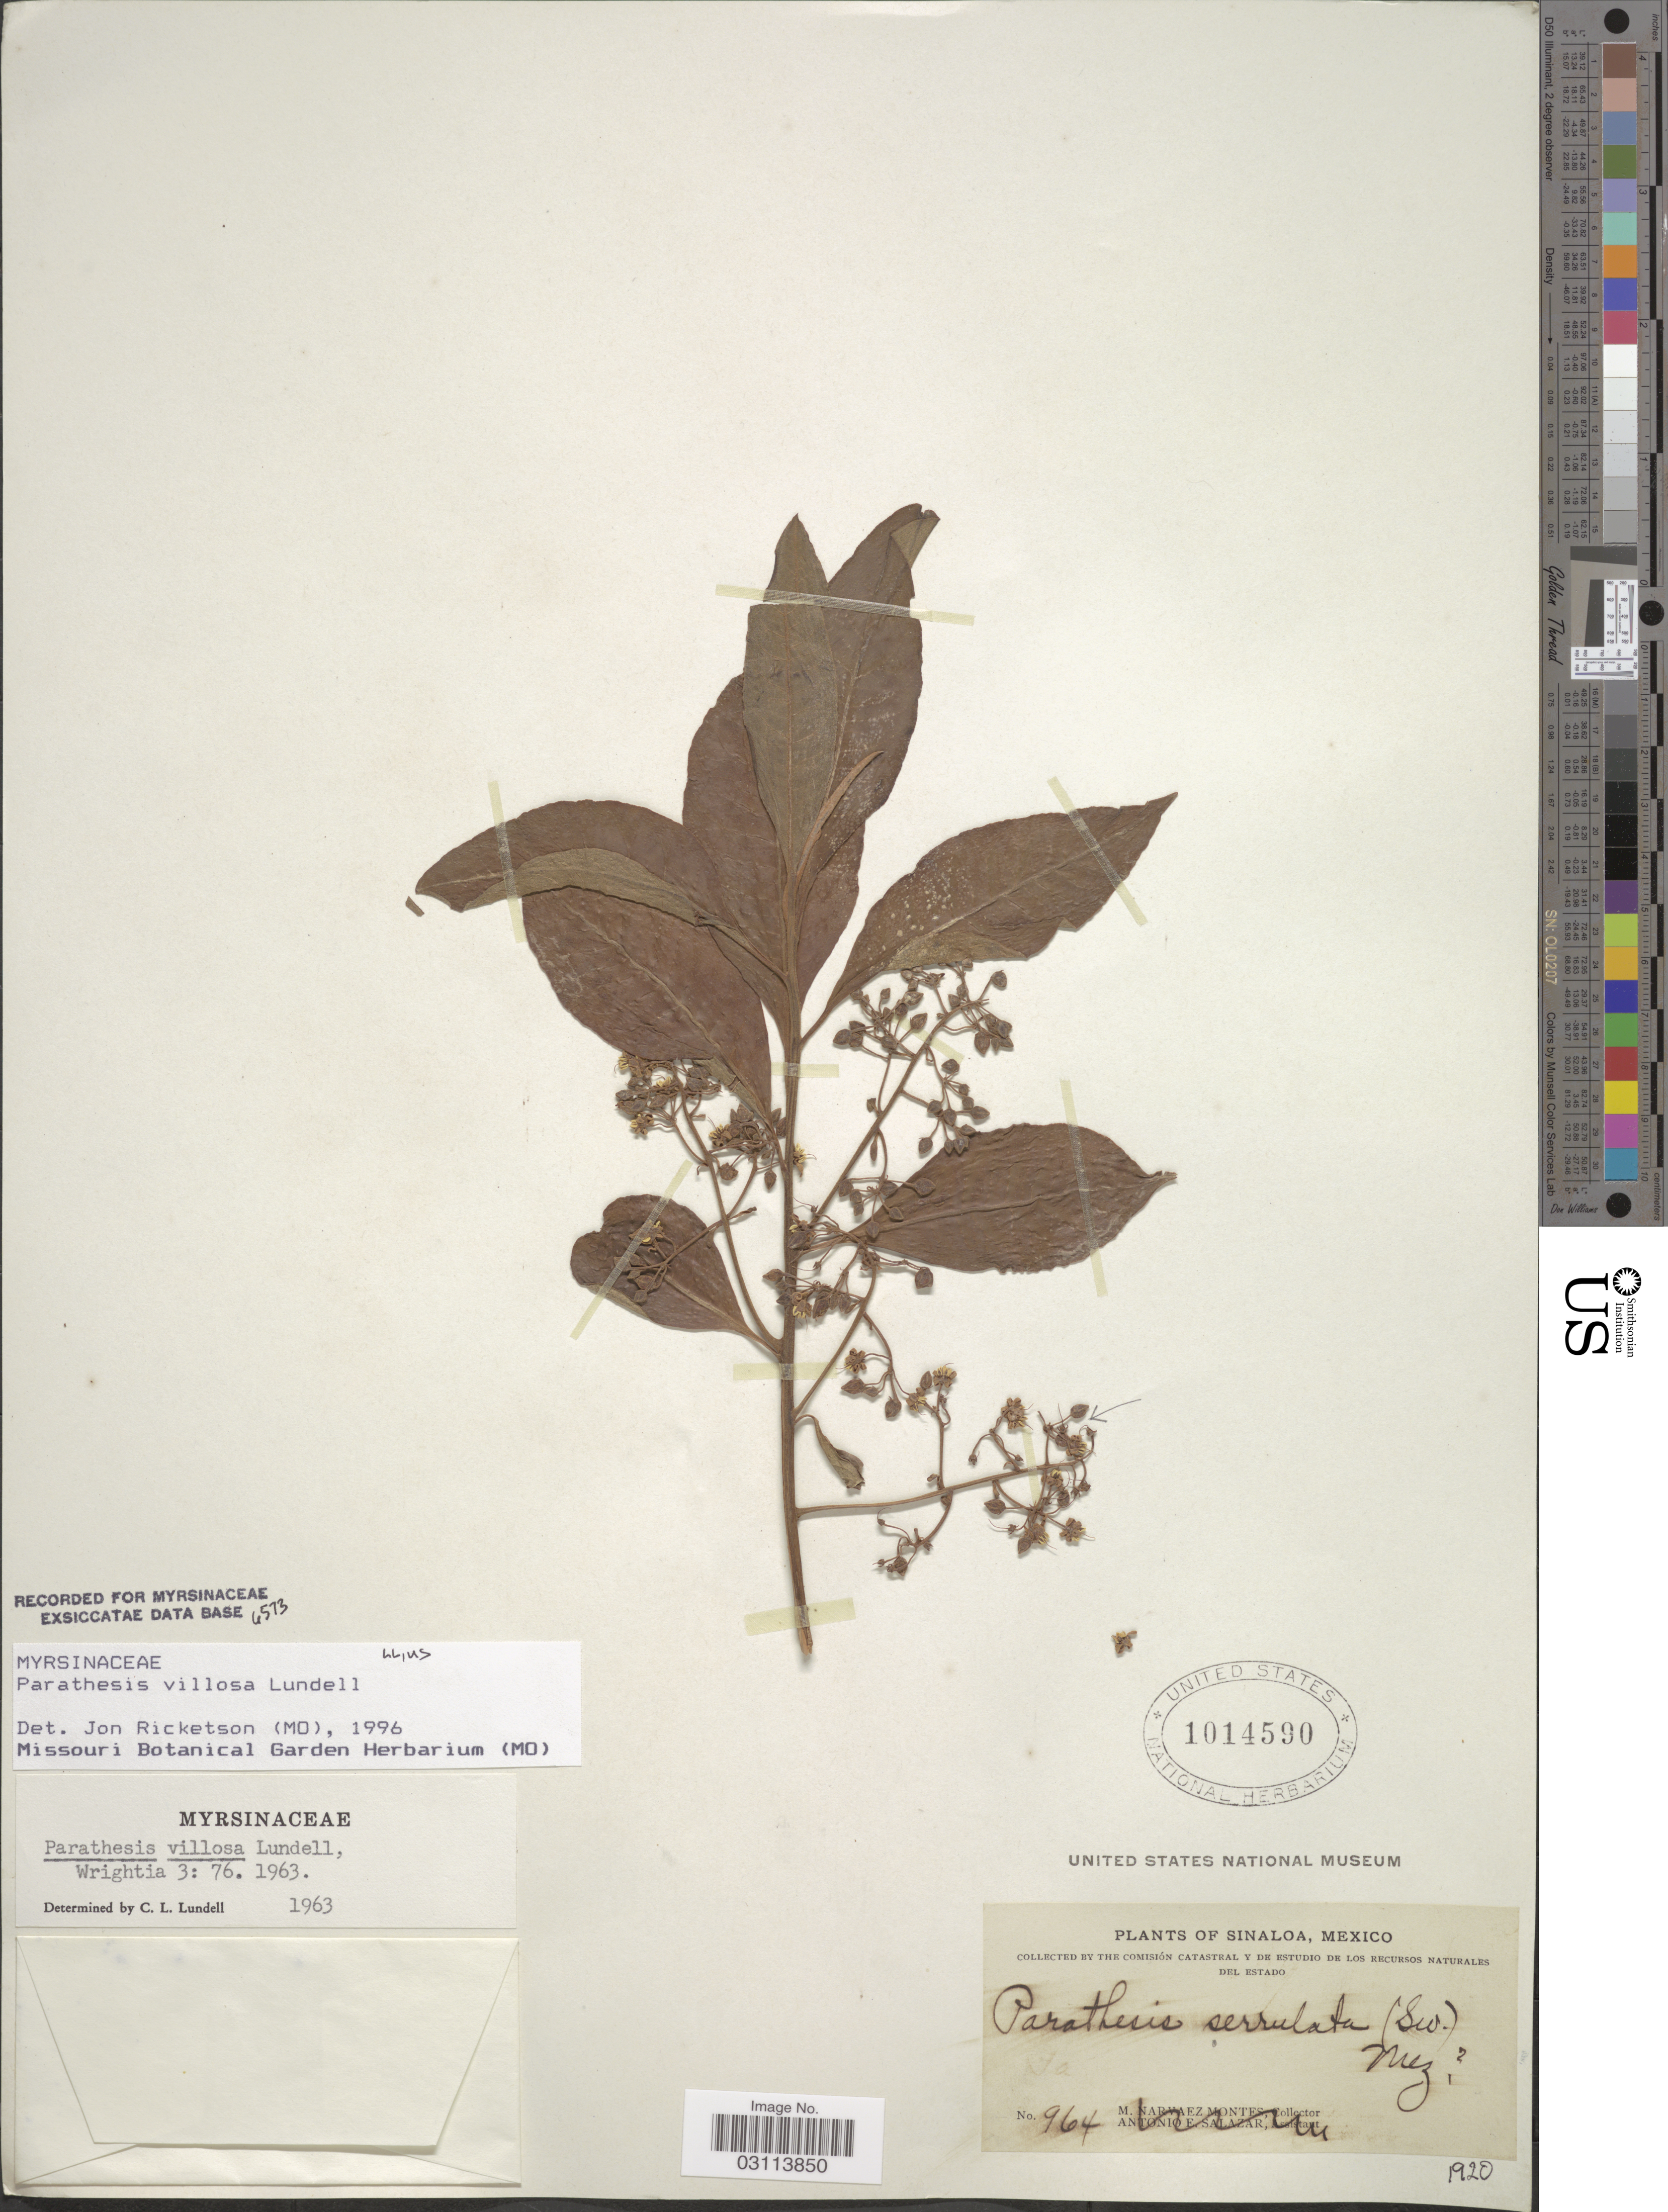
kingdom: Plantae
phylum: Tracheophyta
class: Magnoliopsida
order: Ericales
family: Primulaceae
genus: Parathesis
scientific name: Parathesis villosa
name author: Lundell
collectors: De Estudio de Los Recursos Naturales del Estado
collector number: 964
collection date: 1920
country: Mexico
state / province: Sinaloa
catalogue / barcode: US 1014590